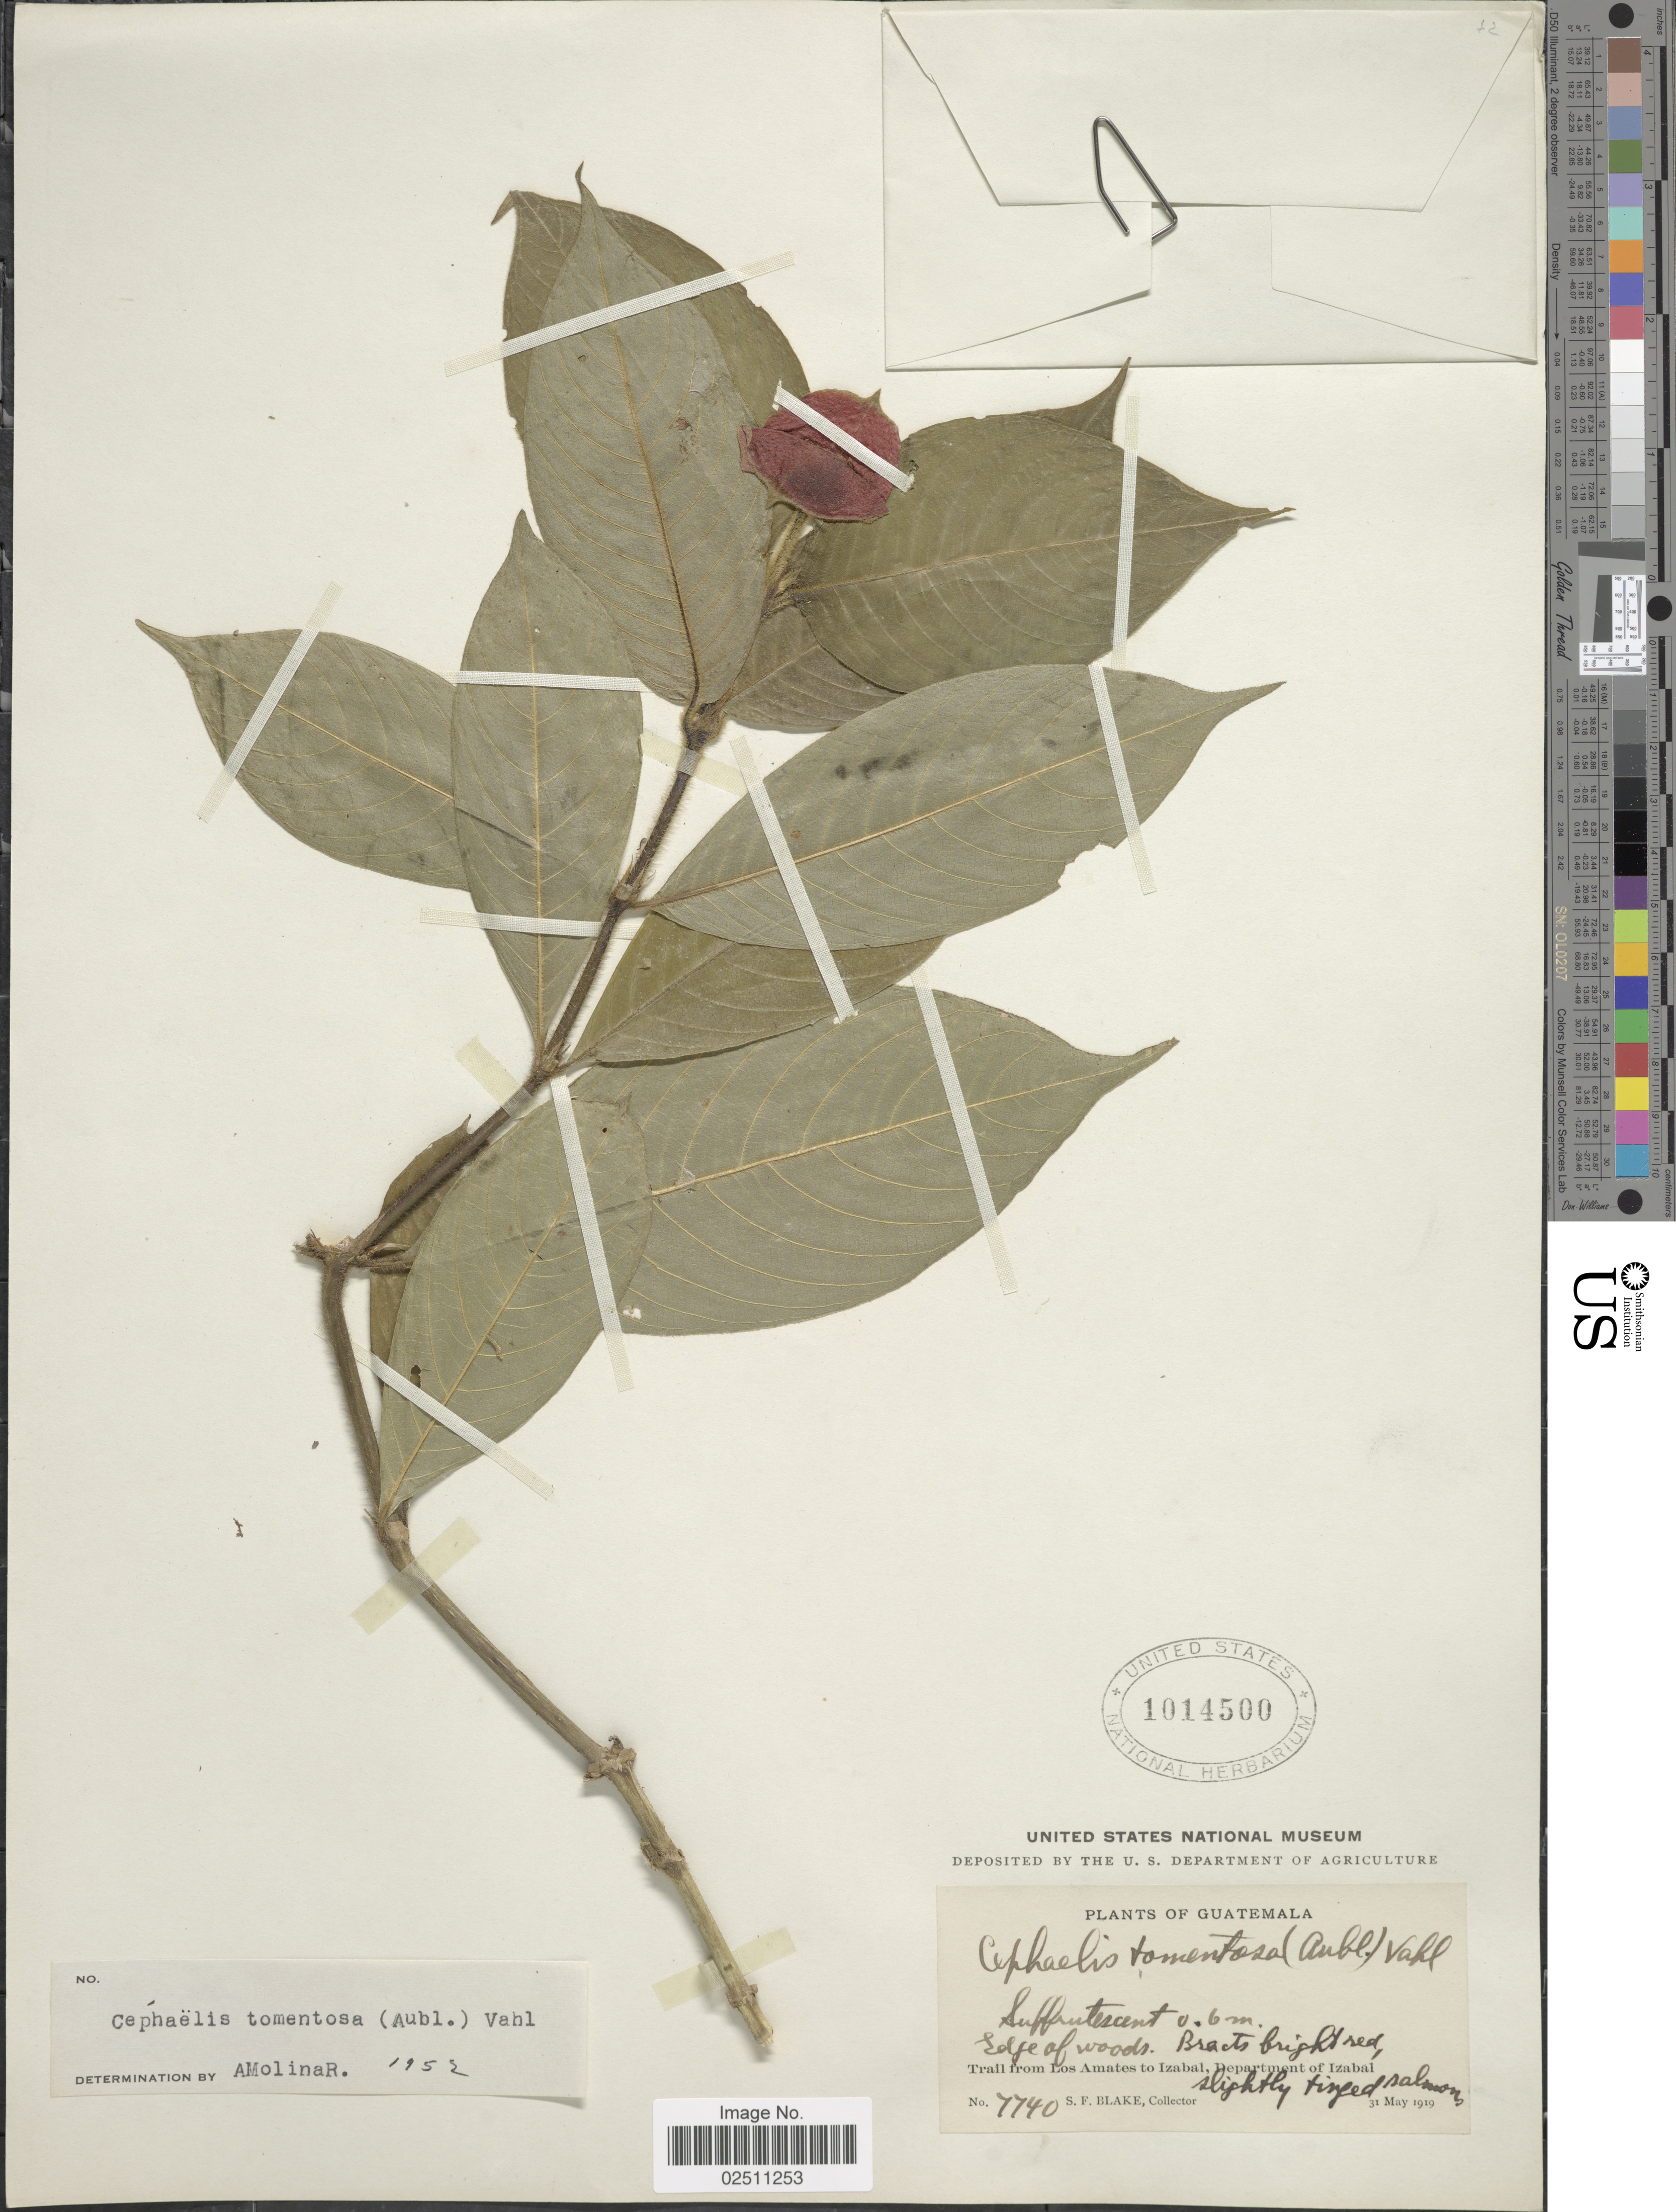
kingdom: Plantae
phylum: Tracheophyta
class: Magnoliopsida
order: Gentianales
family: Rubiaceae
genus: Psychotria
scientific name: Psychotria poeppigiana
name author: Müll. Arg.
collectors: S. Blake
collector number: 7740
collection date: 1919-05-31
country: Guatemala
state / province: Izabal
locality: Edge of woods, trail from Los Amates to Izabal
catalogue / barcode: US 1014500